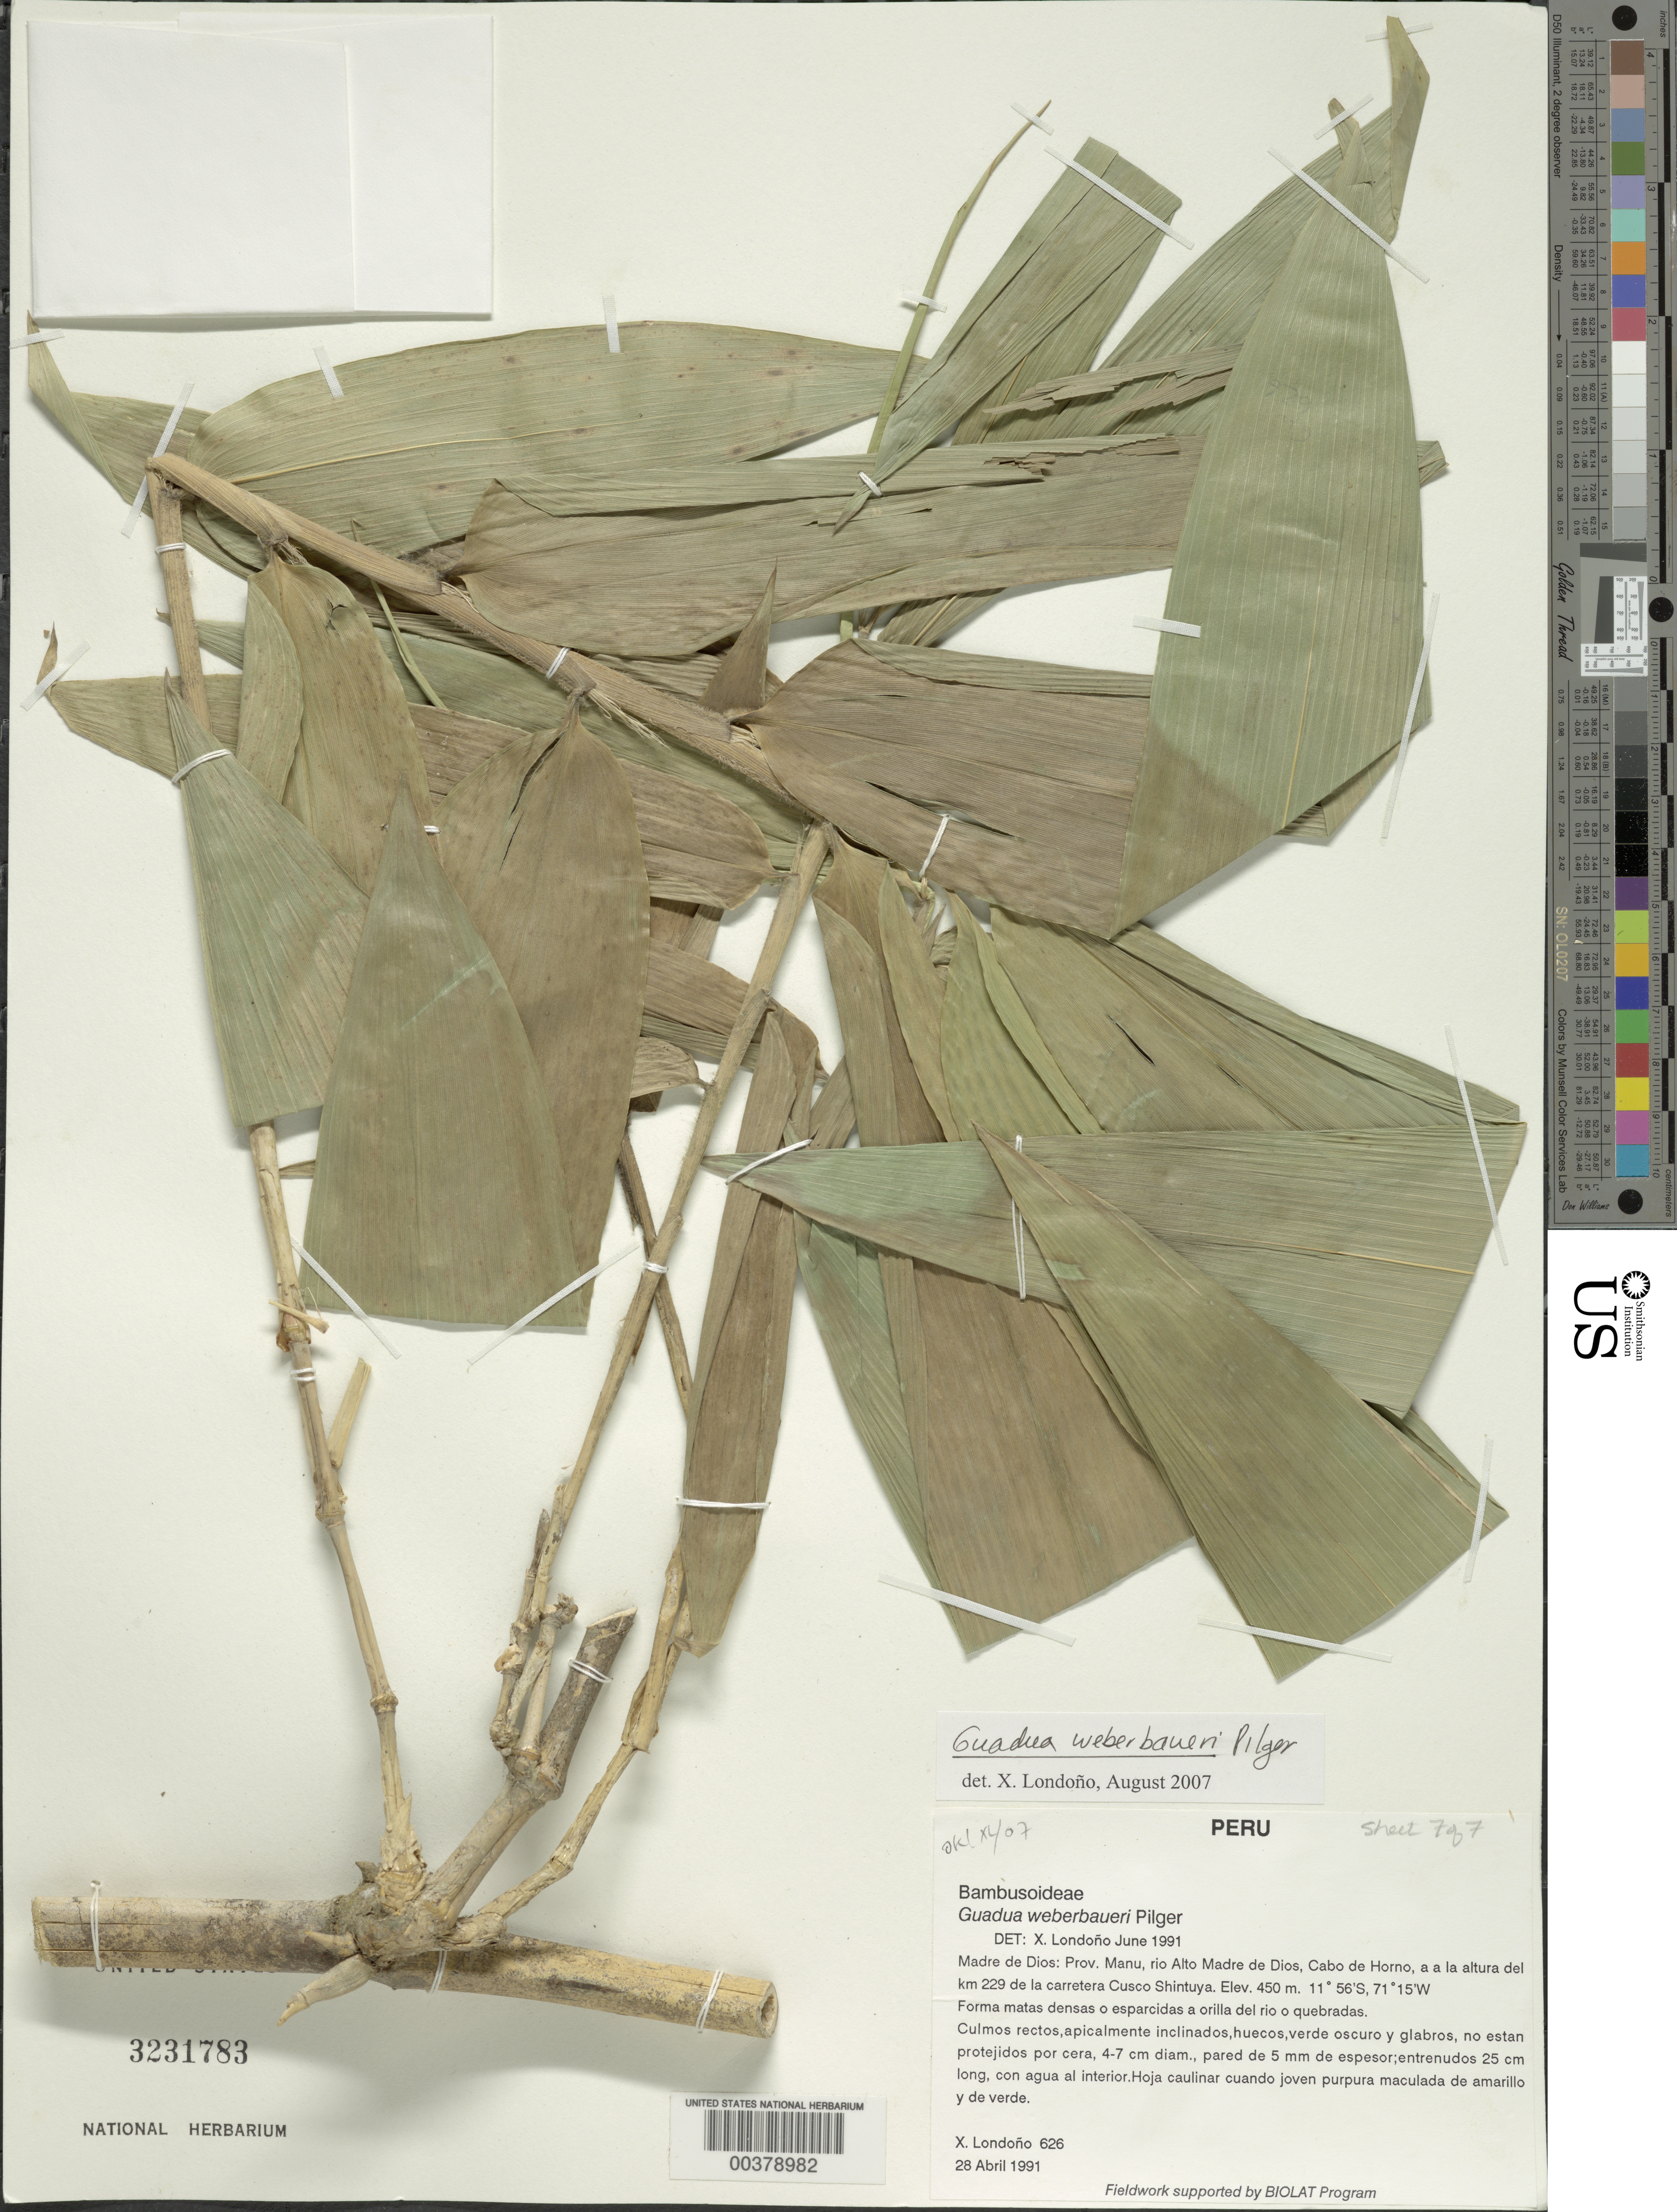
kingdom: Plantae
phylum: Tracheophyta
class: Liliopsida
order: Poales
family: Poaceae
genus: Guadua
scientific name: Guadua weberbaueri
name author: Pilg.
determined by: Londoño, X., (TULV), Jardin Botanico "Juan Maria Cespedes"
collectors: X. Londoño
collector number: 626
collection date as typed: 28 Apr 1991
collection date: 1991-04-28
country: Peru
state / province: Madre de Dios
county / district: Manú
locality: Rio alto madre de dios, cabo de horno, a a la altura del km 229 de la carretera cusco shintuya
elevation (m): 450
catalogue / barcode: US 3231783